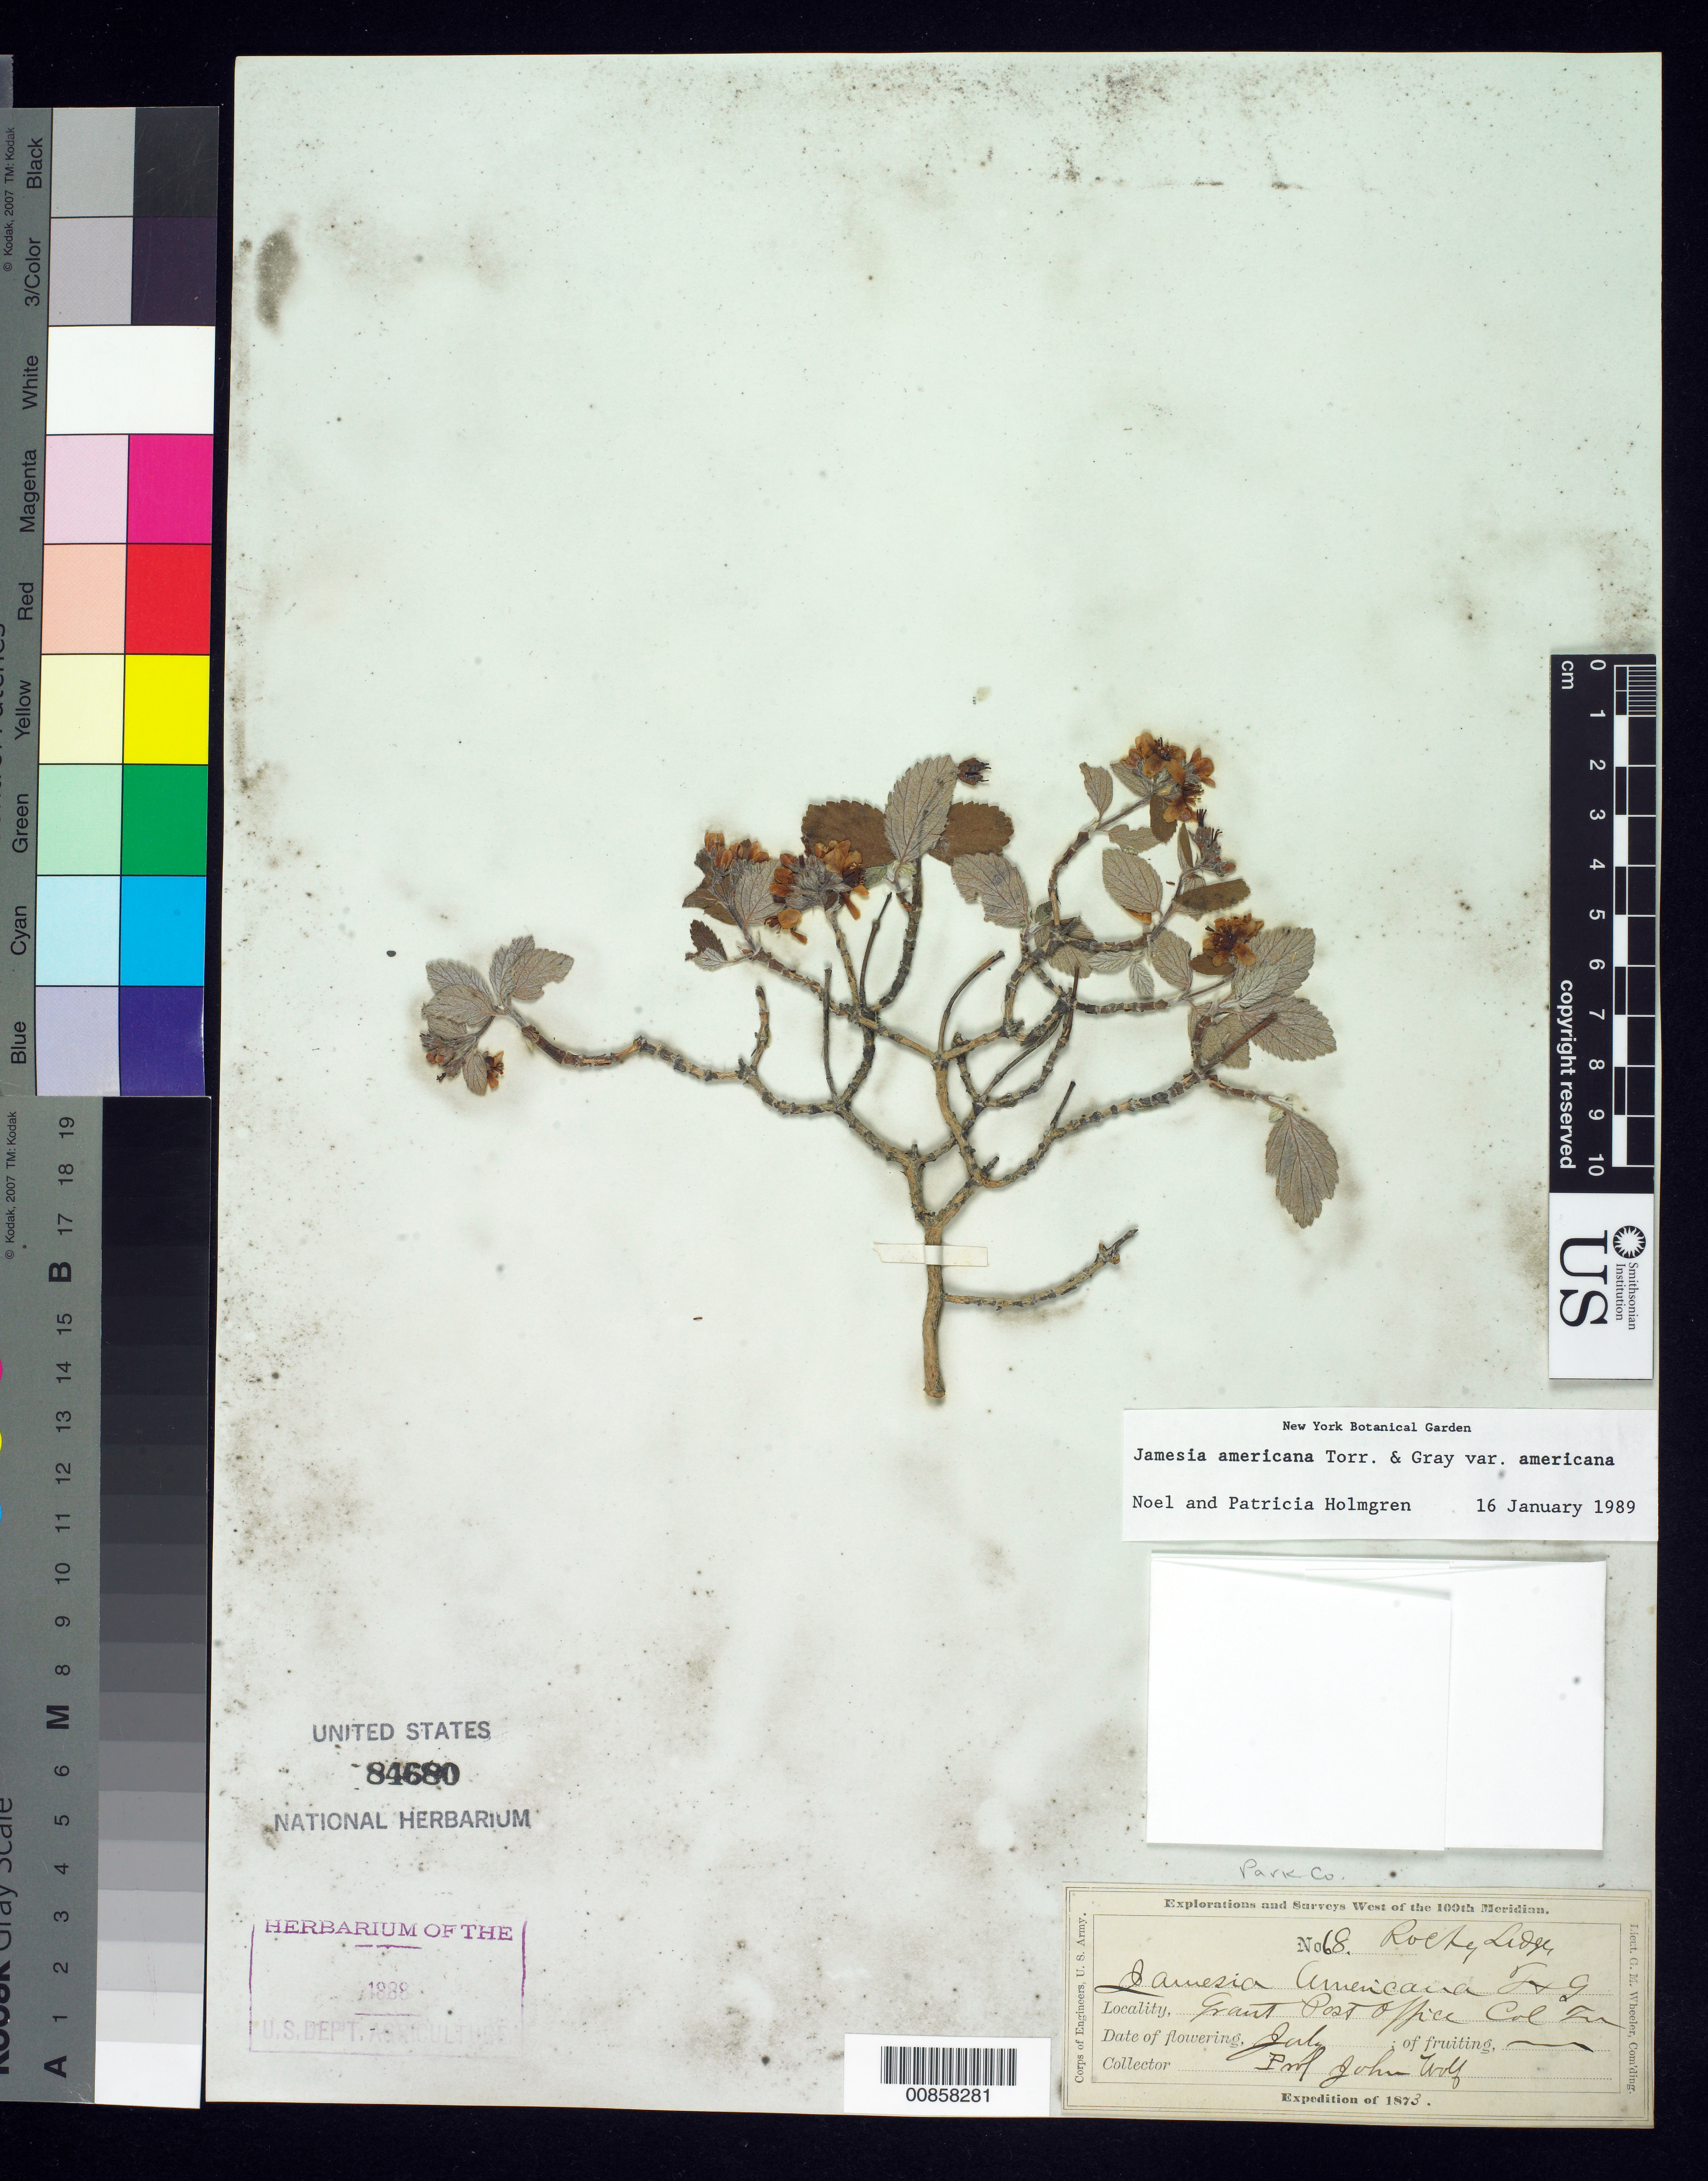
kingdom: Plantae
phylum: Tracheophyta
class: Magnoliopsida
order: Cornales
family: Hydrangeaceae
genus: Jamesia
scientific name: Jamesia americana subsp. americana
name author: Torr. & A. Gray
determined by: Holmgren, --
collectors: J. Wolf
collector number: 68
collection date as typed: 1873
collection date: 1873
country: United States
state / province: Colorado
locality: Grant Post Office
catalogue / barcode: US 84680